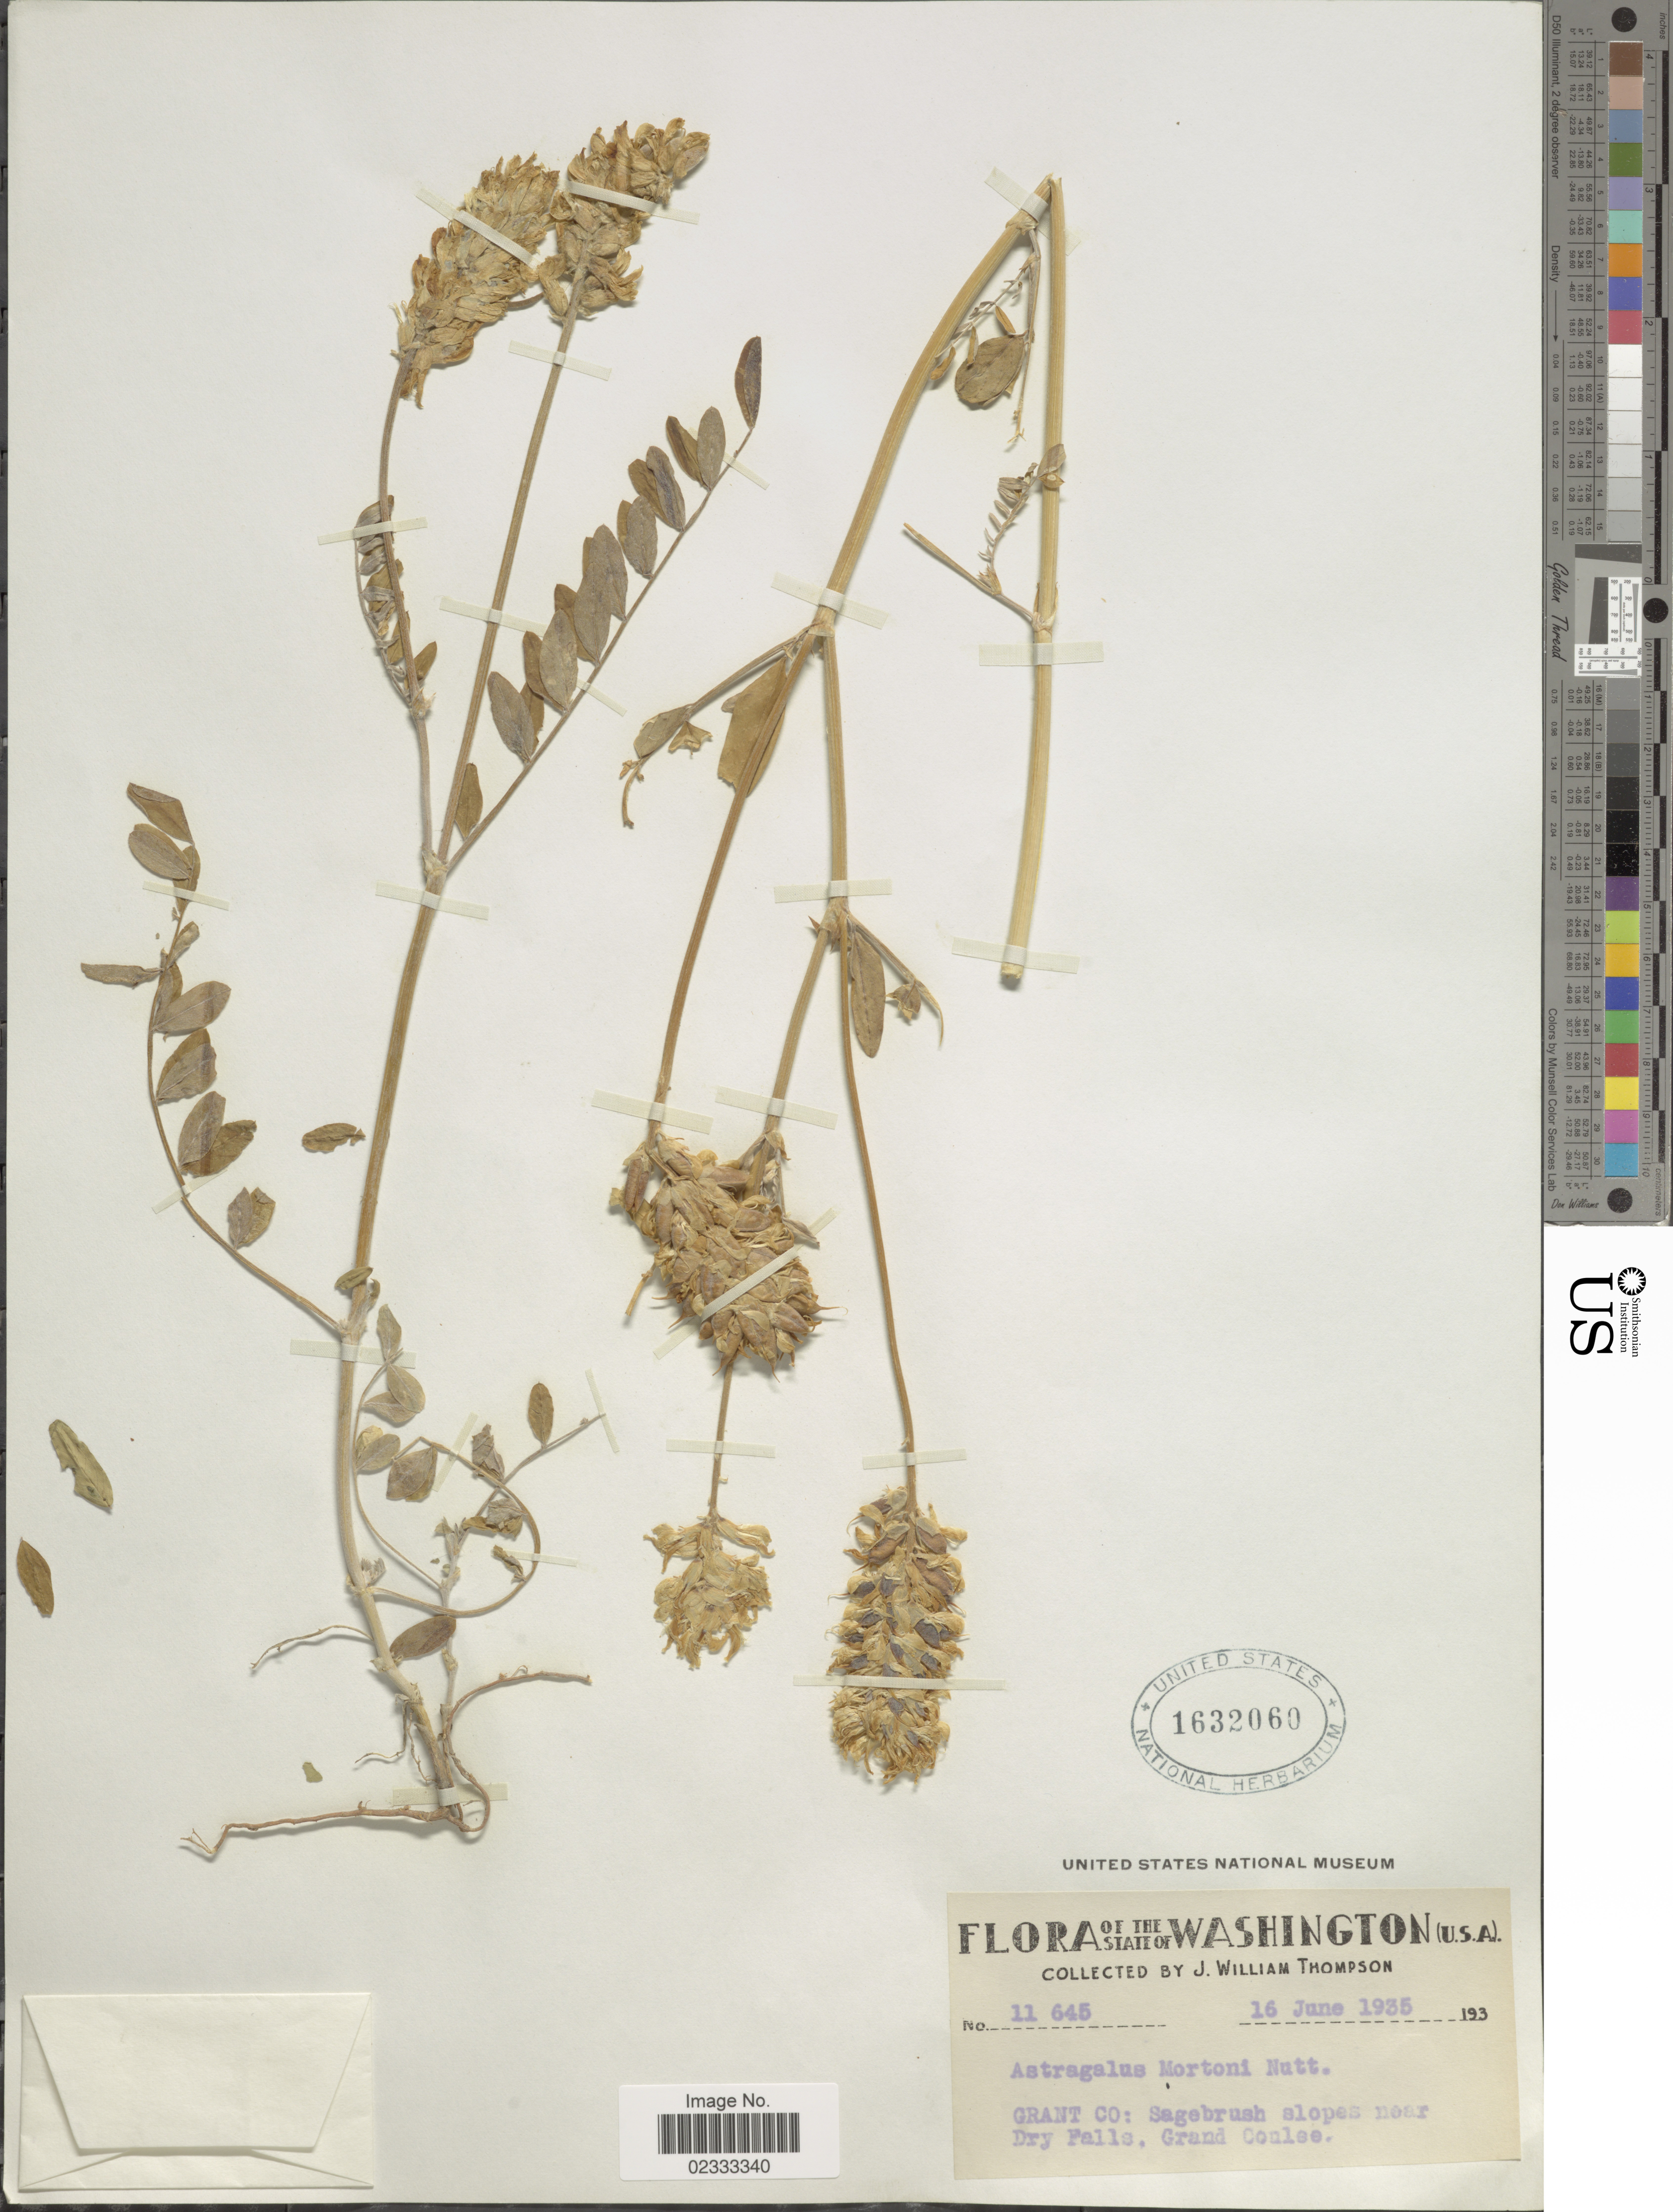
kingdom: Plantae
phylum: Tracheophyta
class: Magnoliopsida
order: Fabales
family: Fabaceae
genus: Astragalus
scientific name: Astragalus mortonii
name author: Nutt.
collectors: J. W. Thompson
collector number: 11645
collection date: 1935-06-16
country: United States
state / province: Washington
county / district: Grant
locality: Grant Co: sagebrush slopes near Dry Falls, Grand Coulee.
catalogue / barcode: US 1632060